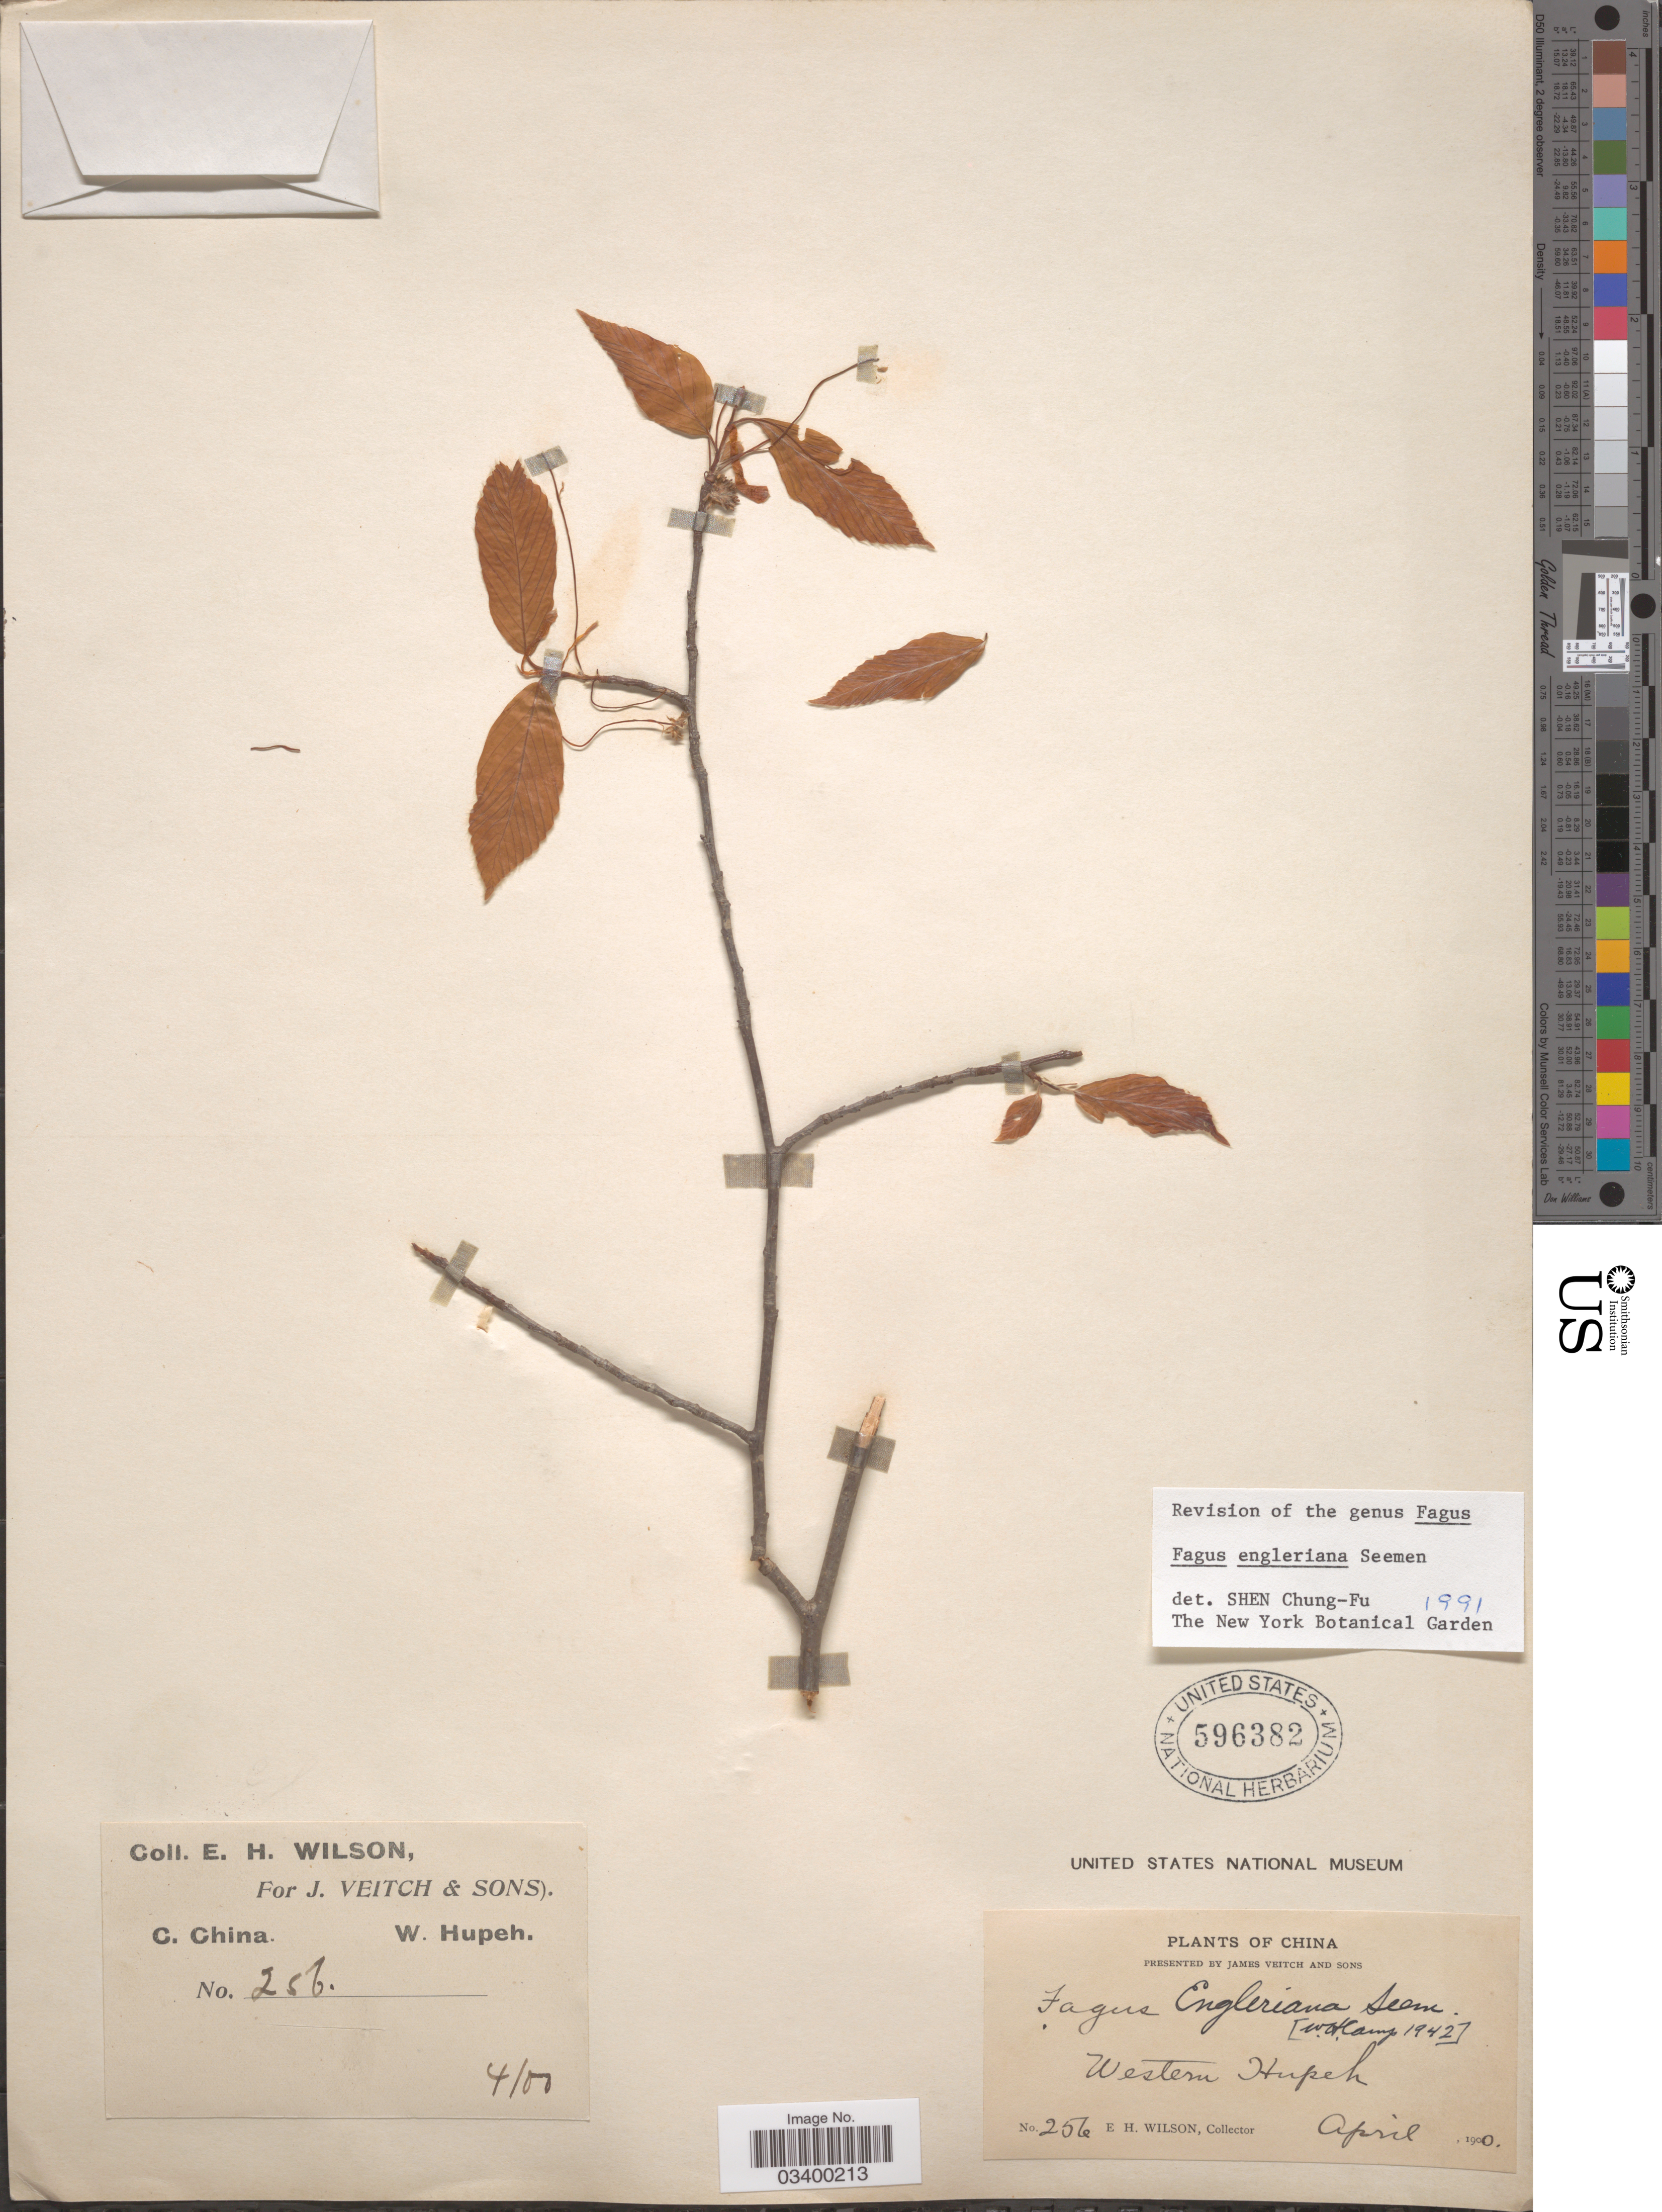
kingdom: Plantae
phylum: Tracheophyta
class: Magnoliopsida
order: Fagales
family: Fagaceae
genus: Fagus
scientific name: Fagus engleriana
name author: Seemen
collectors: E. Wilson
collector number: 256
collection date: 1900-04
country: China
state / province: Hubei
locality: C. China. Western Hupeh.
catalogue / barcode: US 596382